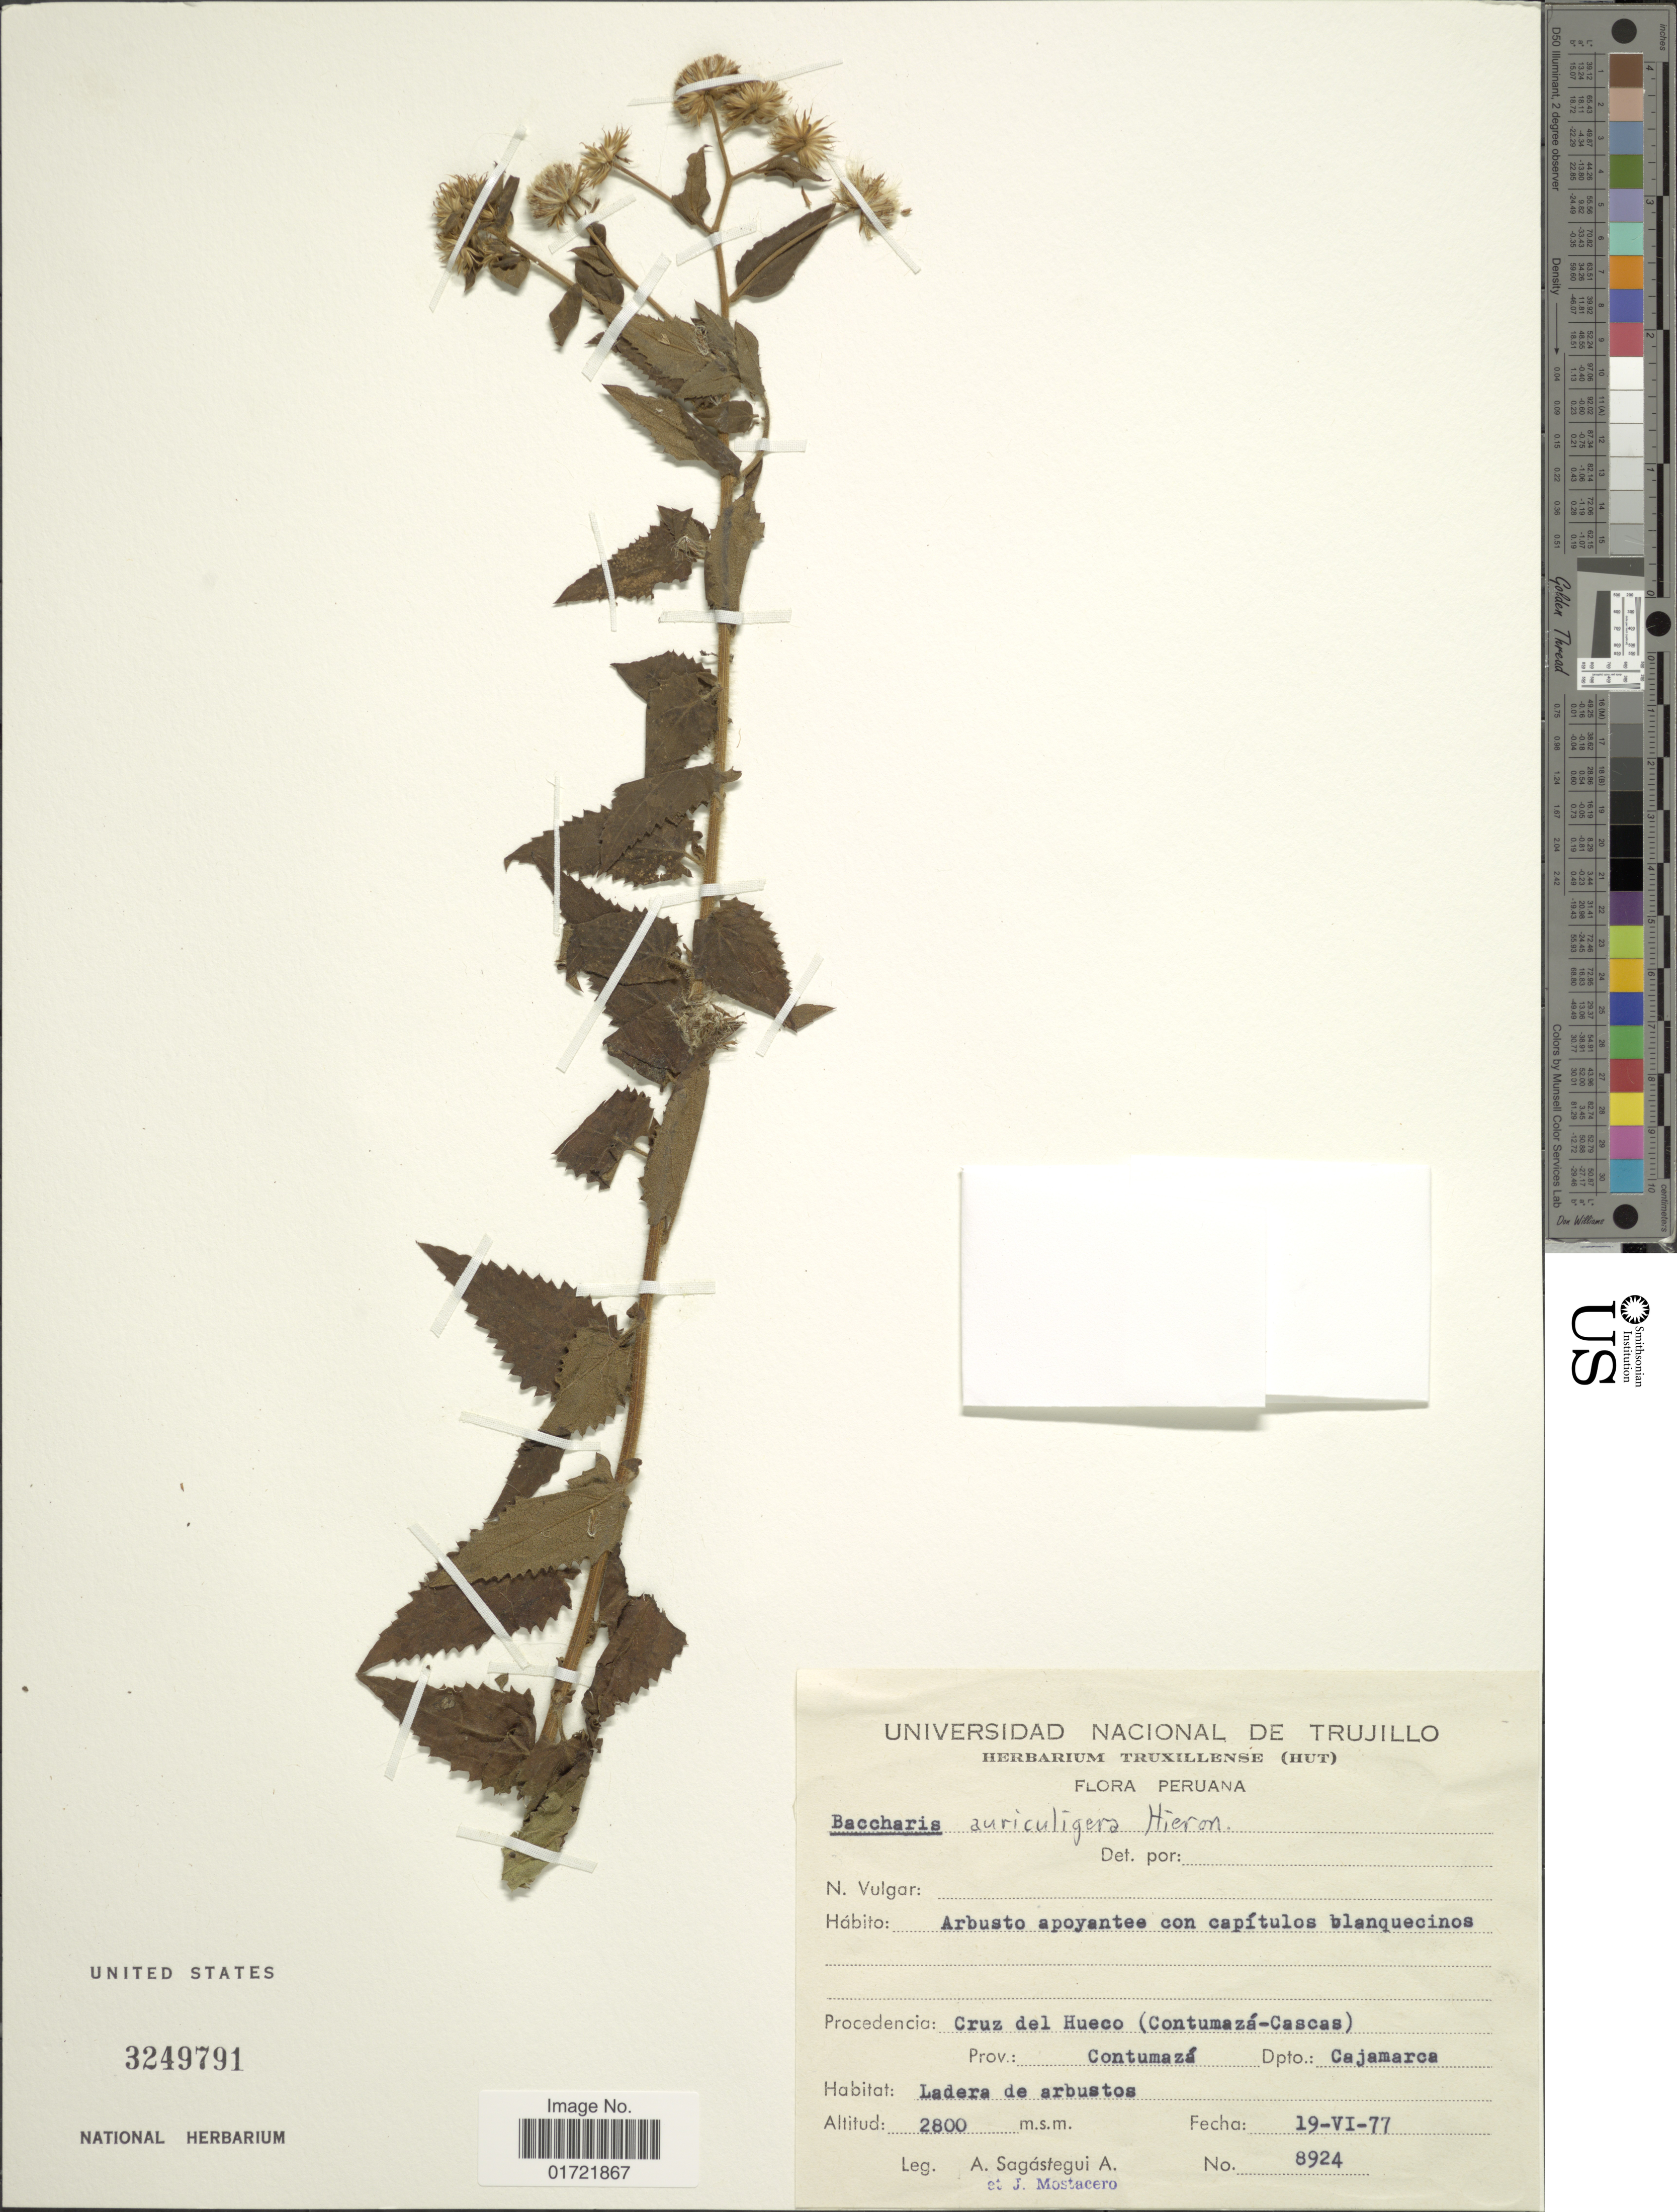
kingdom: Plantae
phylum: Tracheophyta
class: Magnoliopsida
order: Asterales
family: Asteraceae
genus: Baccharis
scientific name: Baccharis auriculigera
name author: Hieron.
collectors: A. Sagástegui A. & J. Mostacero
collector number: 8924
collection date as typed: Transcribed d/m/y: 19/6/77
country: Peru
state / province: Cajamarca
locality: Cruz del Hueco (Contumaza-Cascas). Prov. Contumaza.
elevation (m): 2800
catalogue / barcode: US 3249791